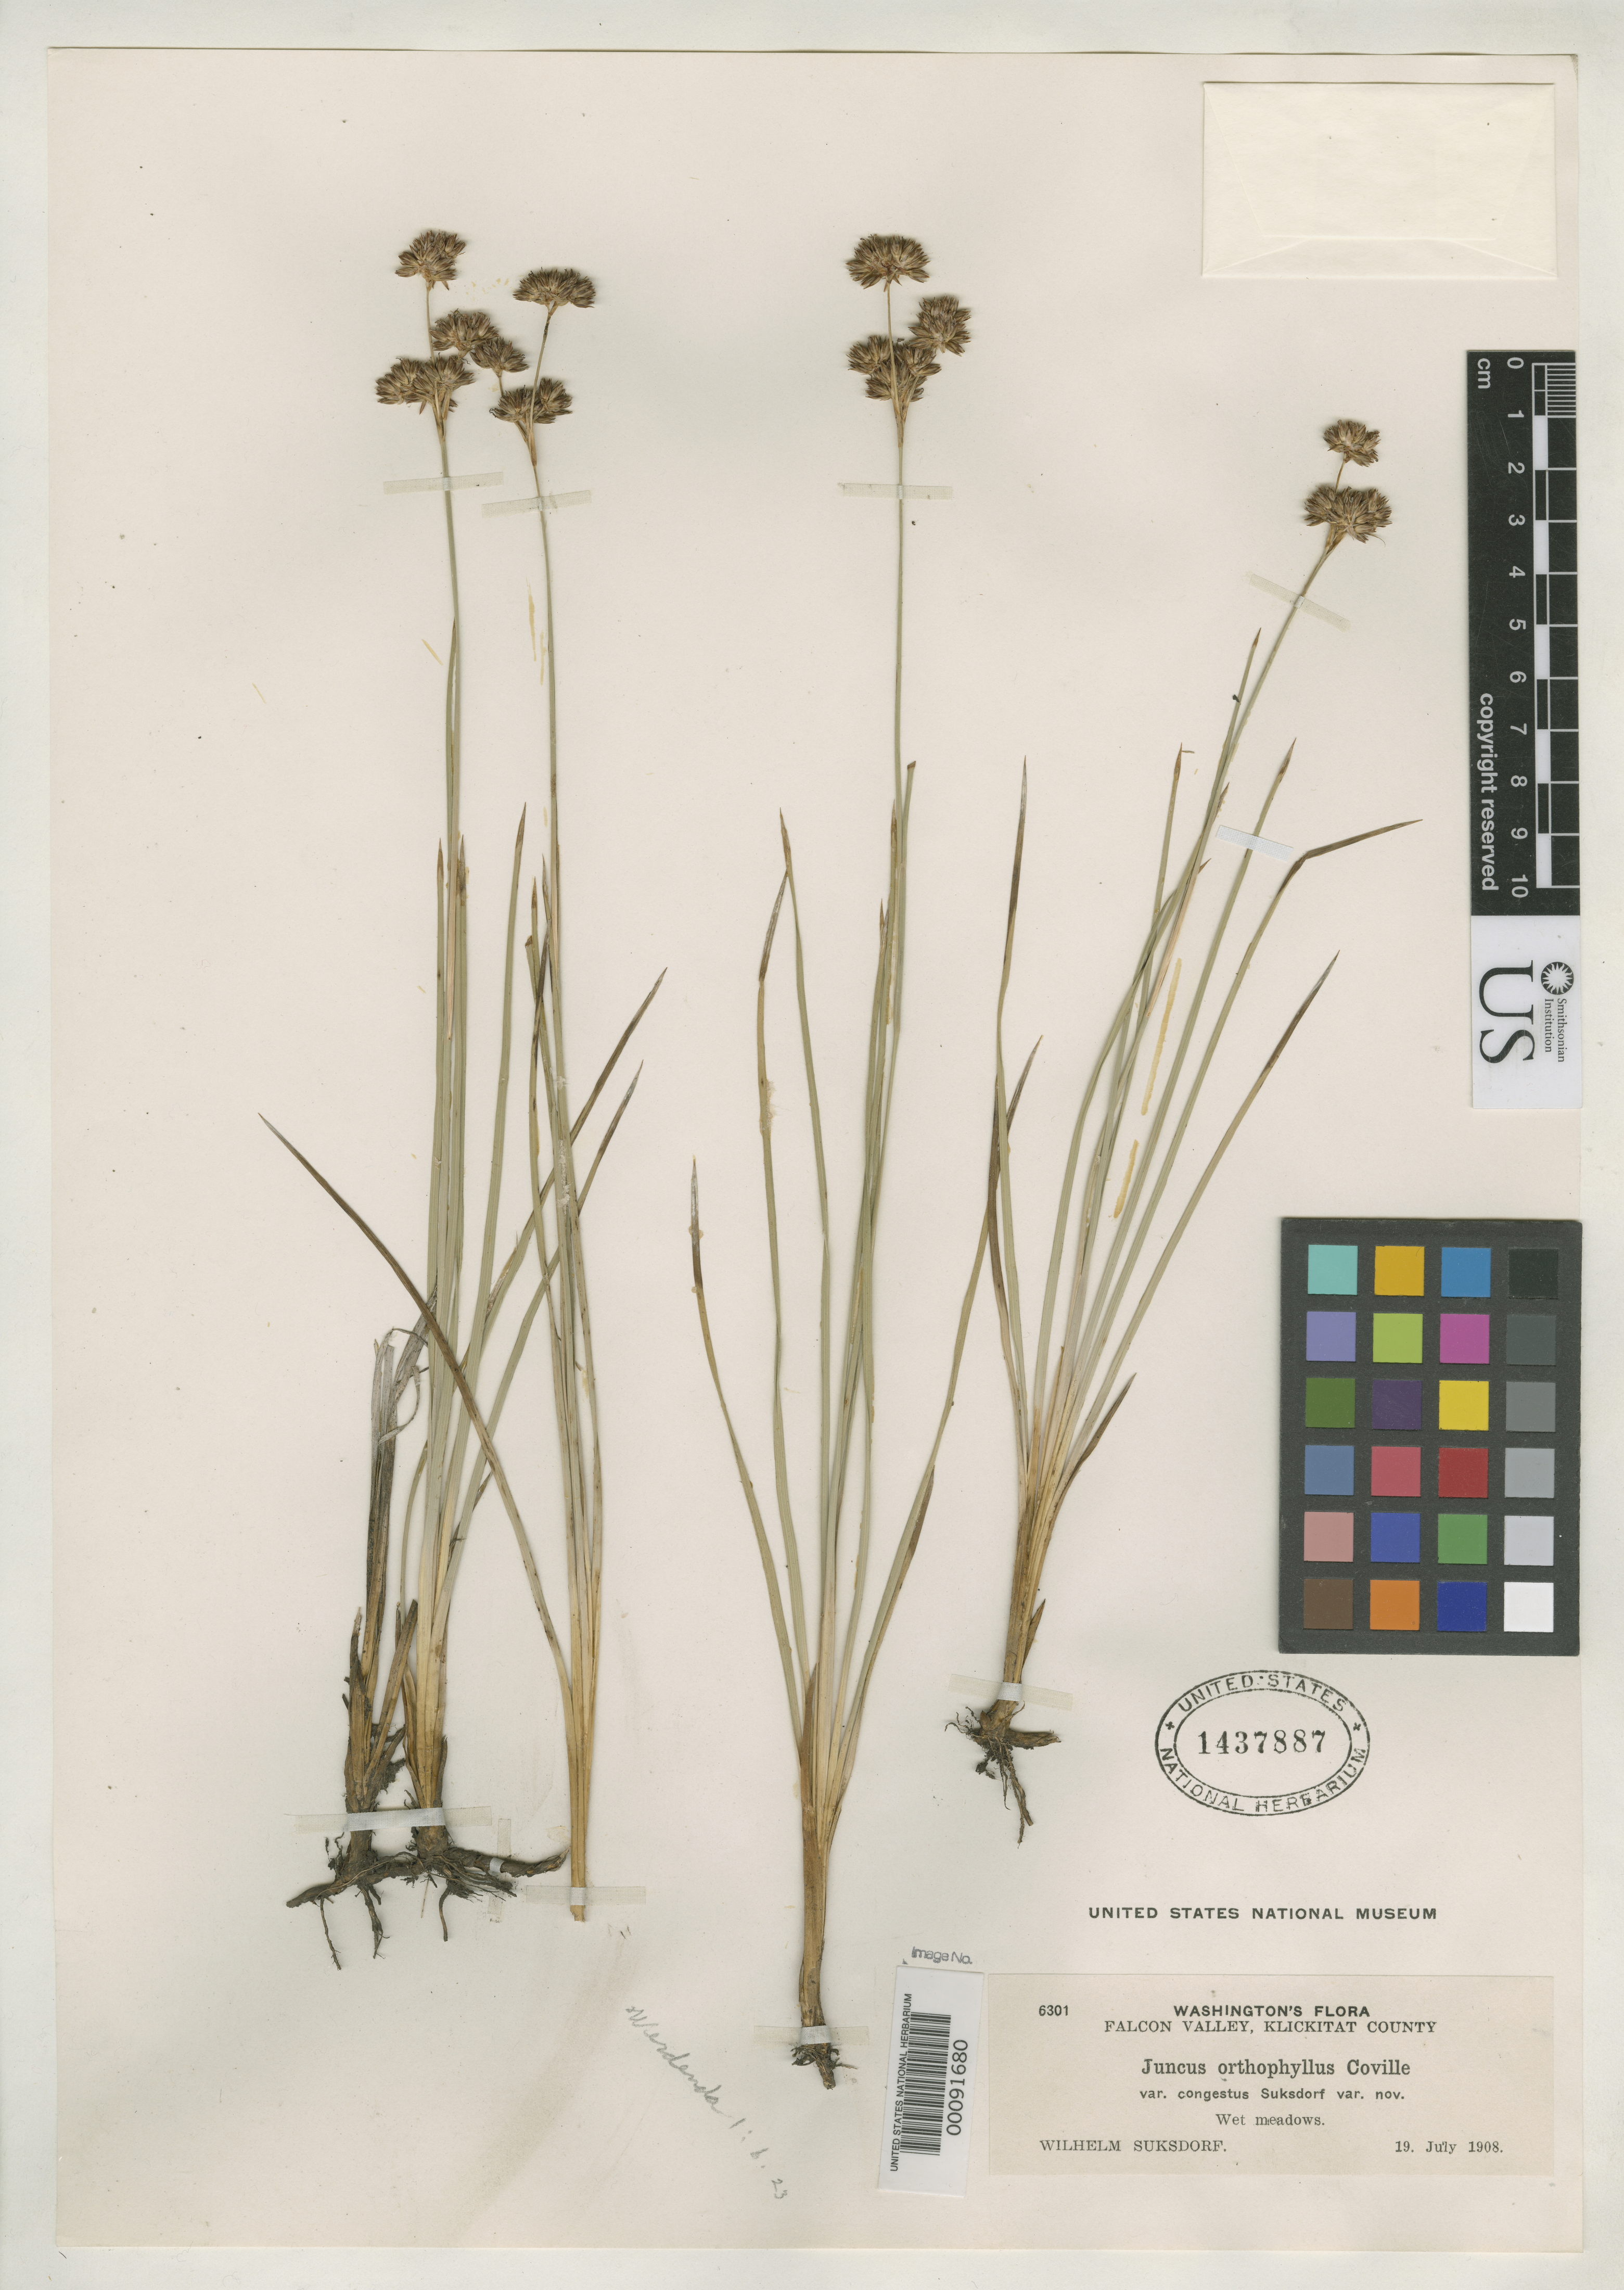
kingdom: Plantae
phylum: Tracheophyta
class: Liliopsida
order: Poales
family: Juncaceae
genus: Juncus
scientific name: Juncus orthophyllus var. congestus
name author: Suksd.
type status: Isotype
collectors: W. N. Suksdorf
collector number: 6301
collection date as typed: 19 Jul 1908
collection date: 1908-07-19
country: United States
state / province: Washington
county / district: Klickitat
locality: Falcon Valley.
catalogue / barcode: US 1437887